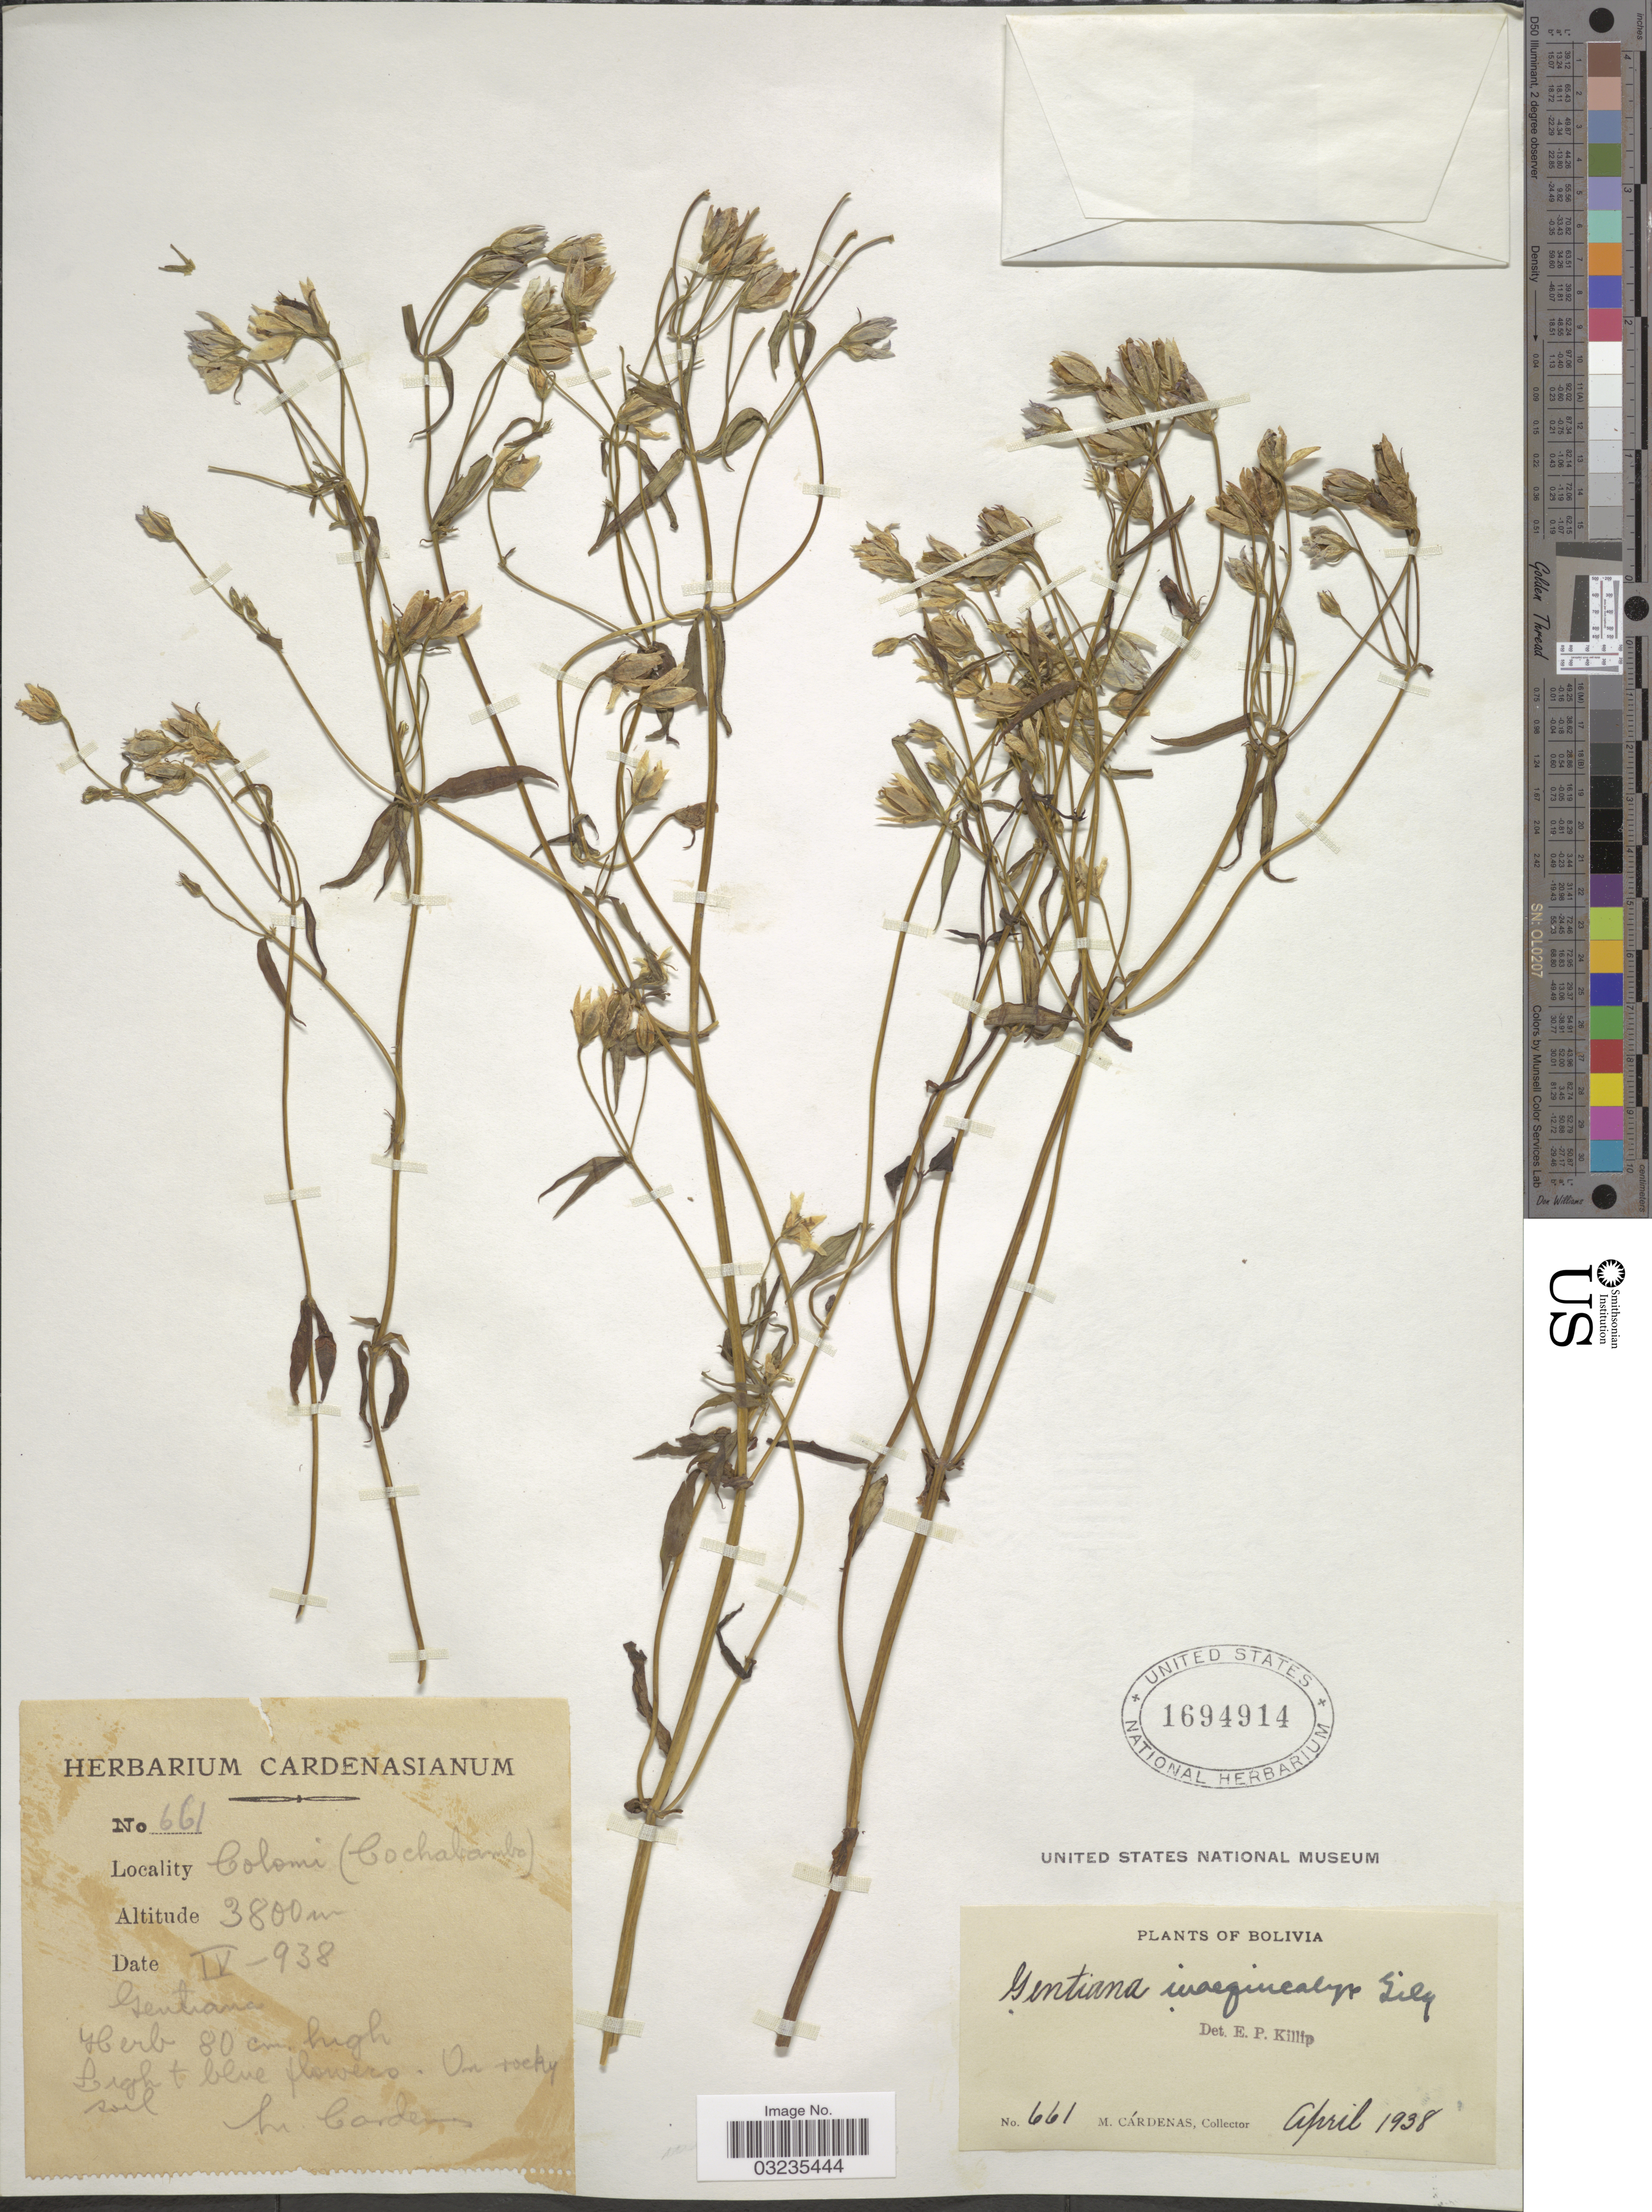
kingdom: Plantae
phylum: Tracheophyta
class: Magnoliopsida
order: Gentianales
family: Gentianaceae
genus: Gentiana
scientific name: Gentiana inaequicalyx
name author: Gilg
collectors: M. Cárdenas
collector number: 661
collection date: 1938-04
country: Bolivia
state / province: Cochabamba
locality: Colomi.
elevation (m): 3800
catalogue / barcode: US 1694914